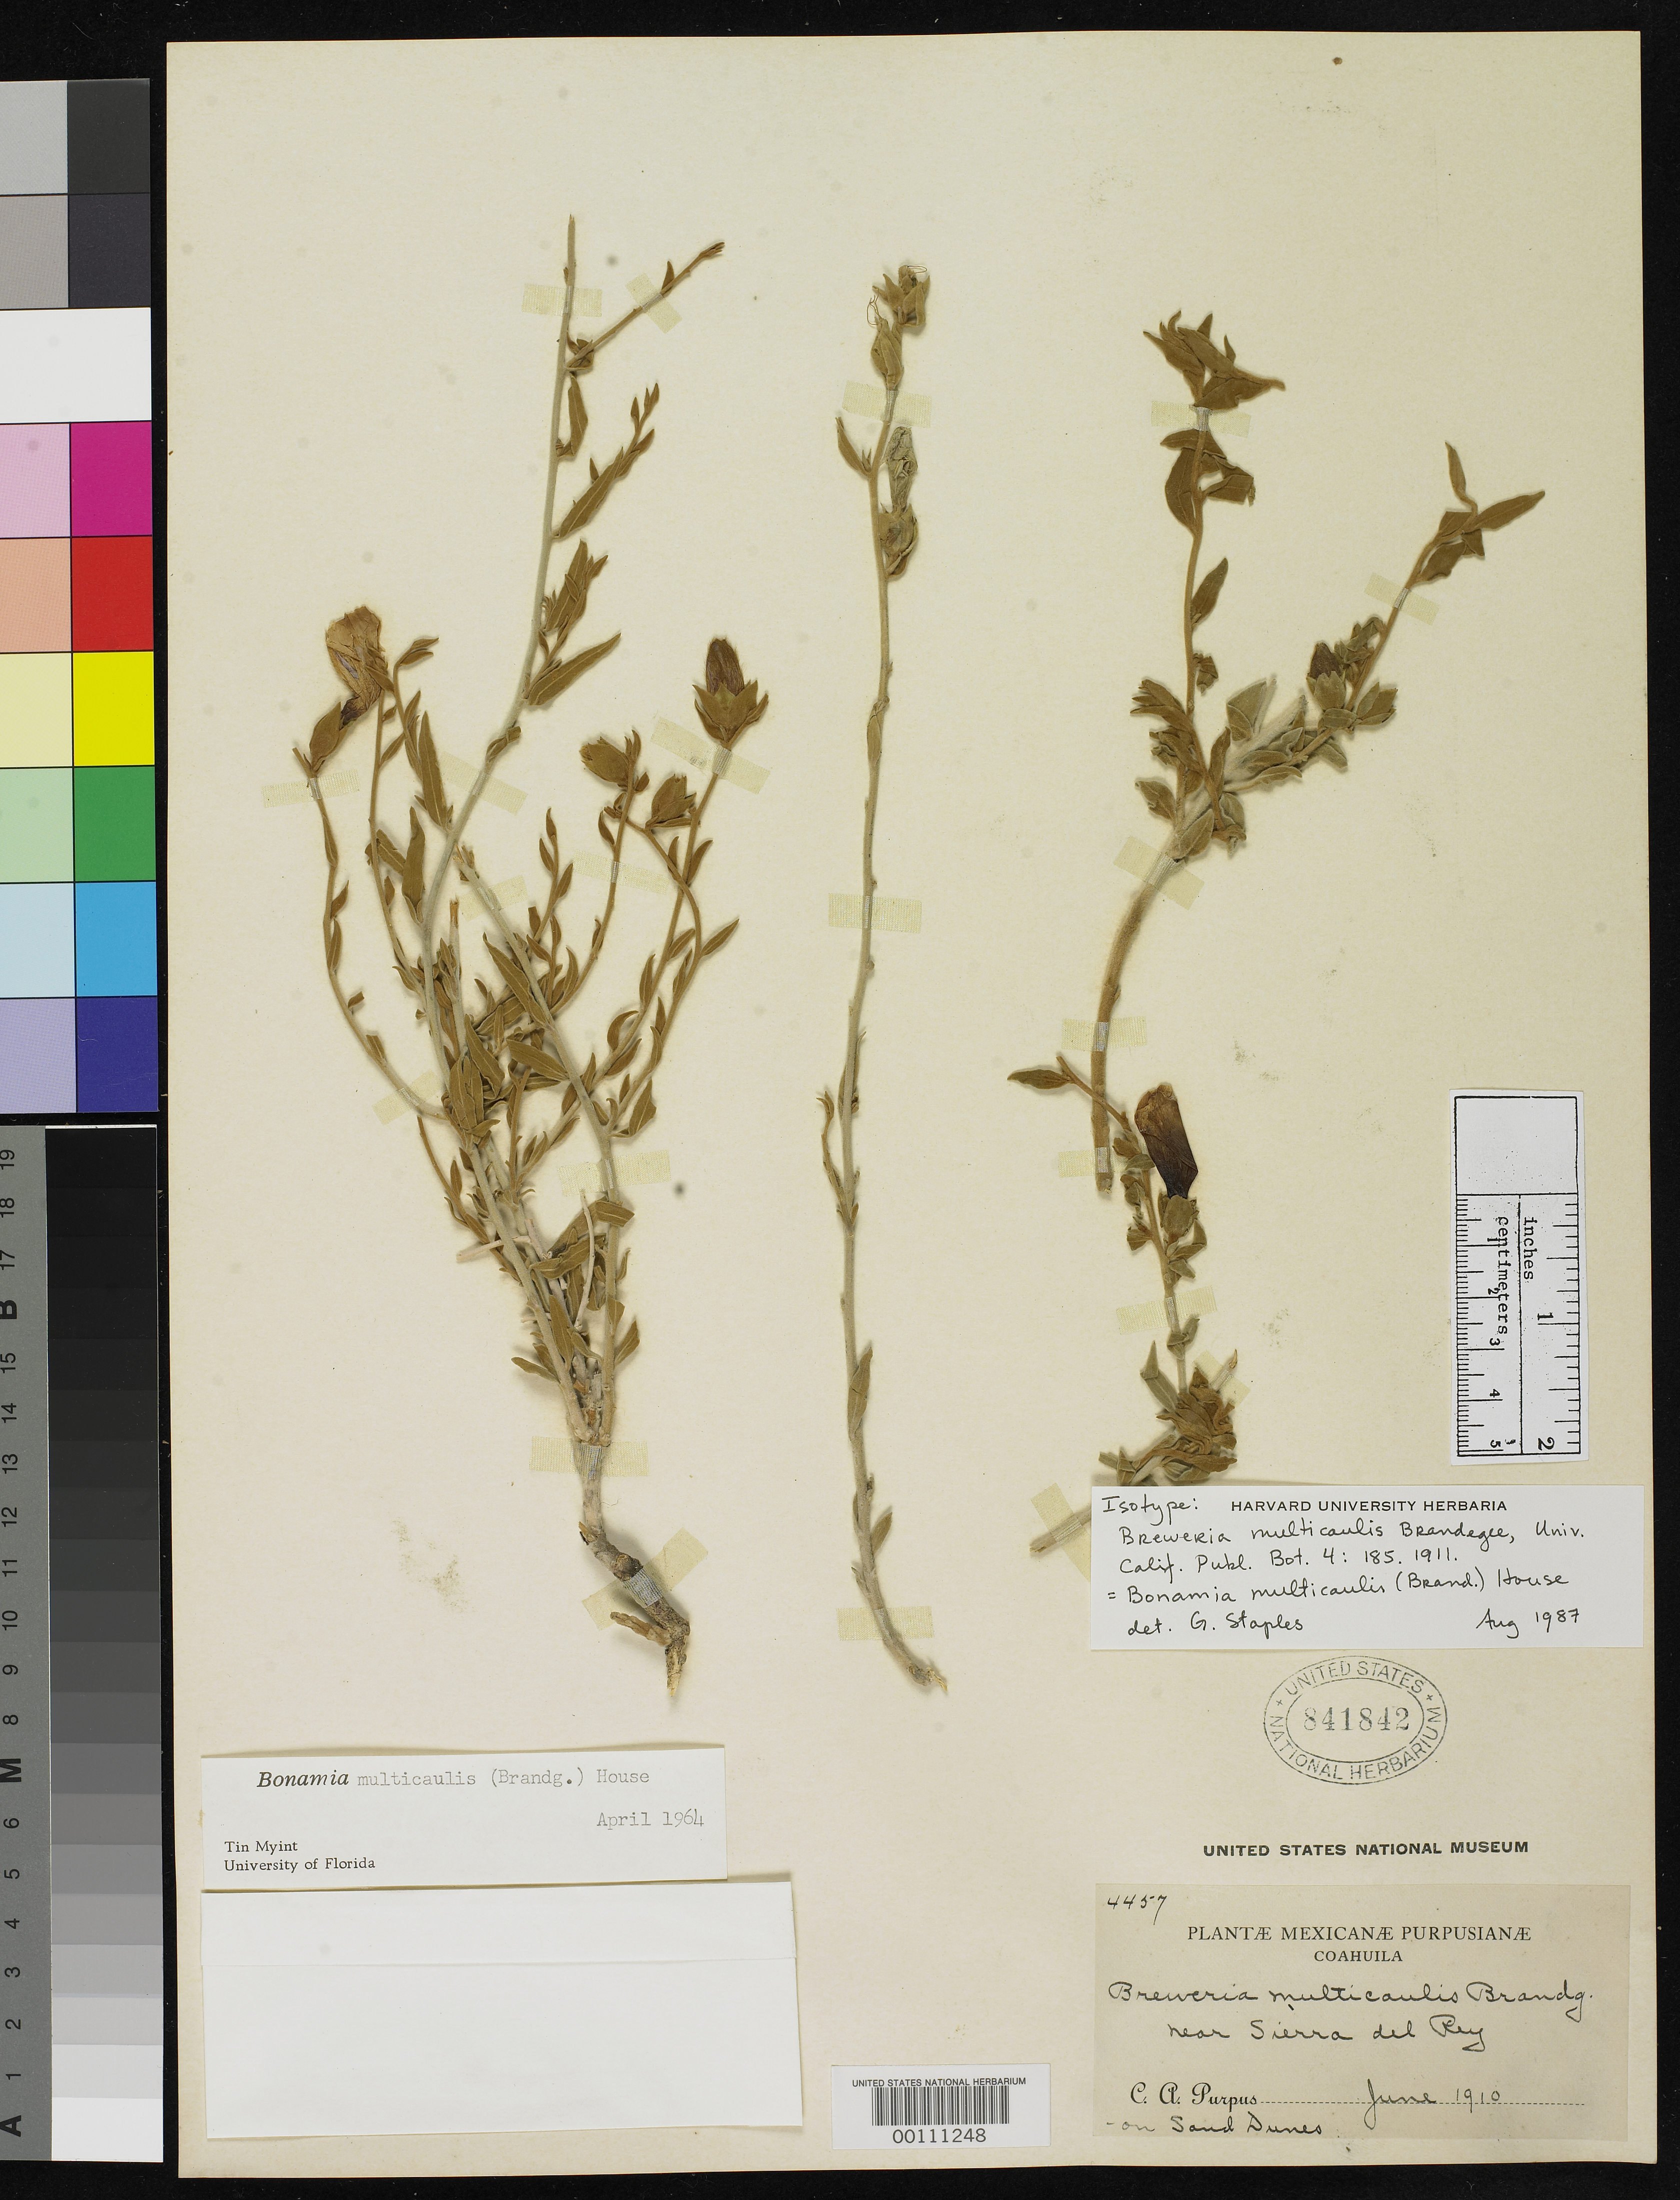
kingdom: Plantae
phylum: Tracheophyta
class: Magnoliopsida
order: Solanales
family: Convolvulaceae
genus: Breweria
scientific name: Breweria multicaulis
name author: Brandegee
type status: Isotype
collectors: C. A. Purpus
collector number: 4457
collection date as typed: Jun 1910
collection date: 1910-06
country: Mexico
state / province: Coahuila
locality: Sierra del Rey.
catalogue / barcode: US 841842